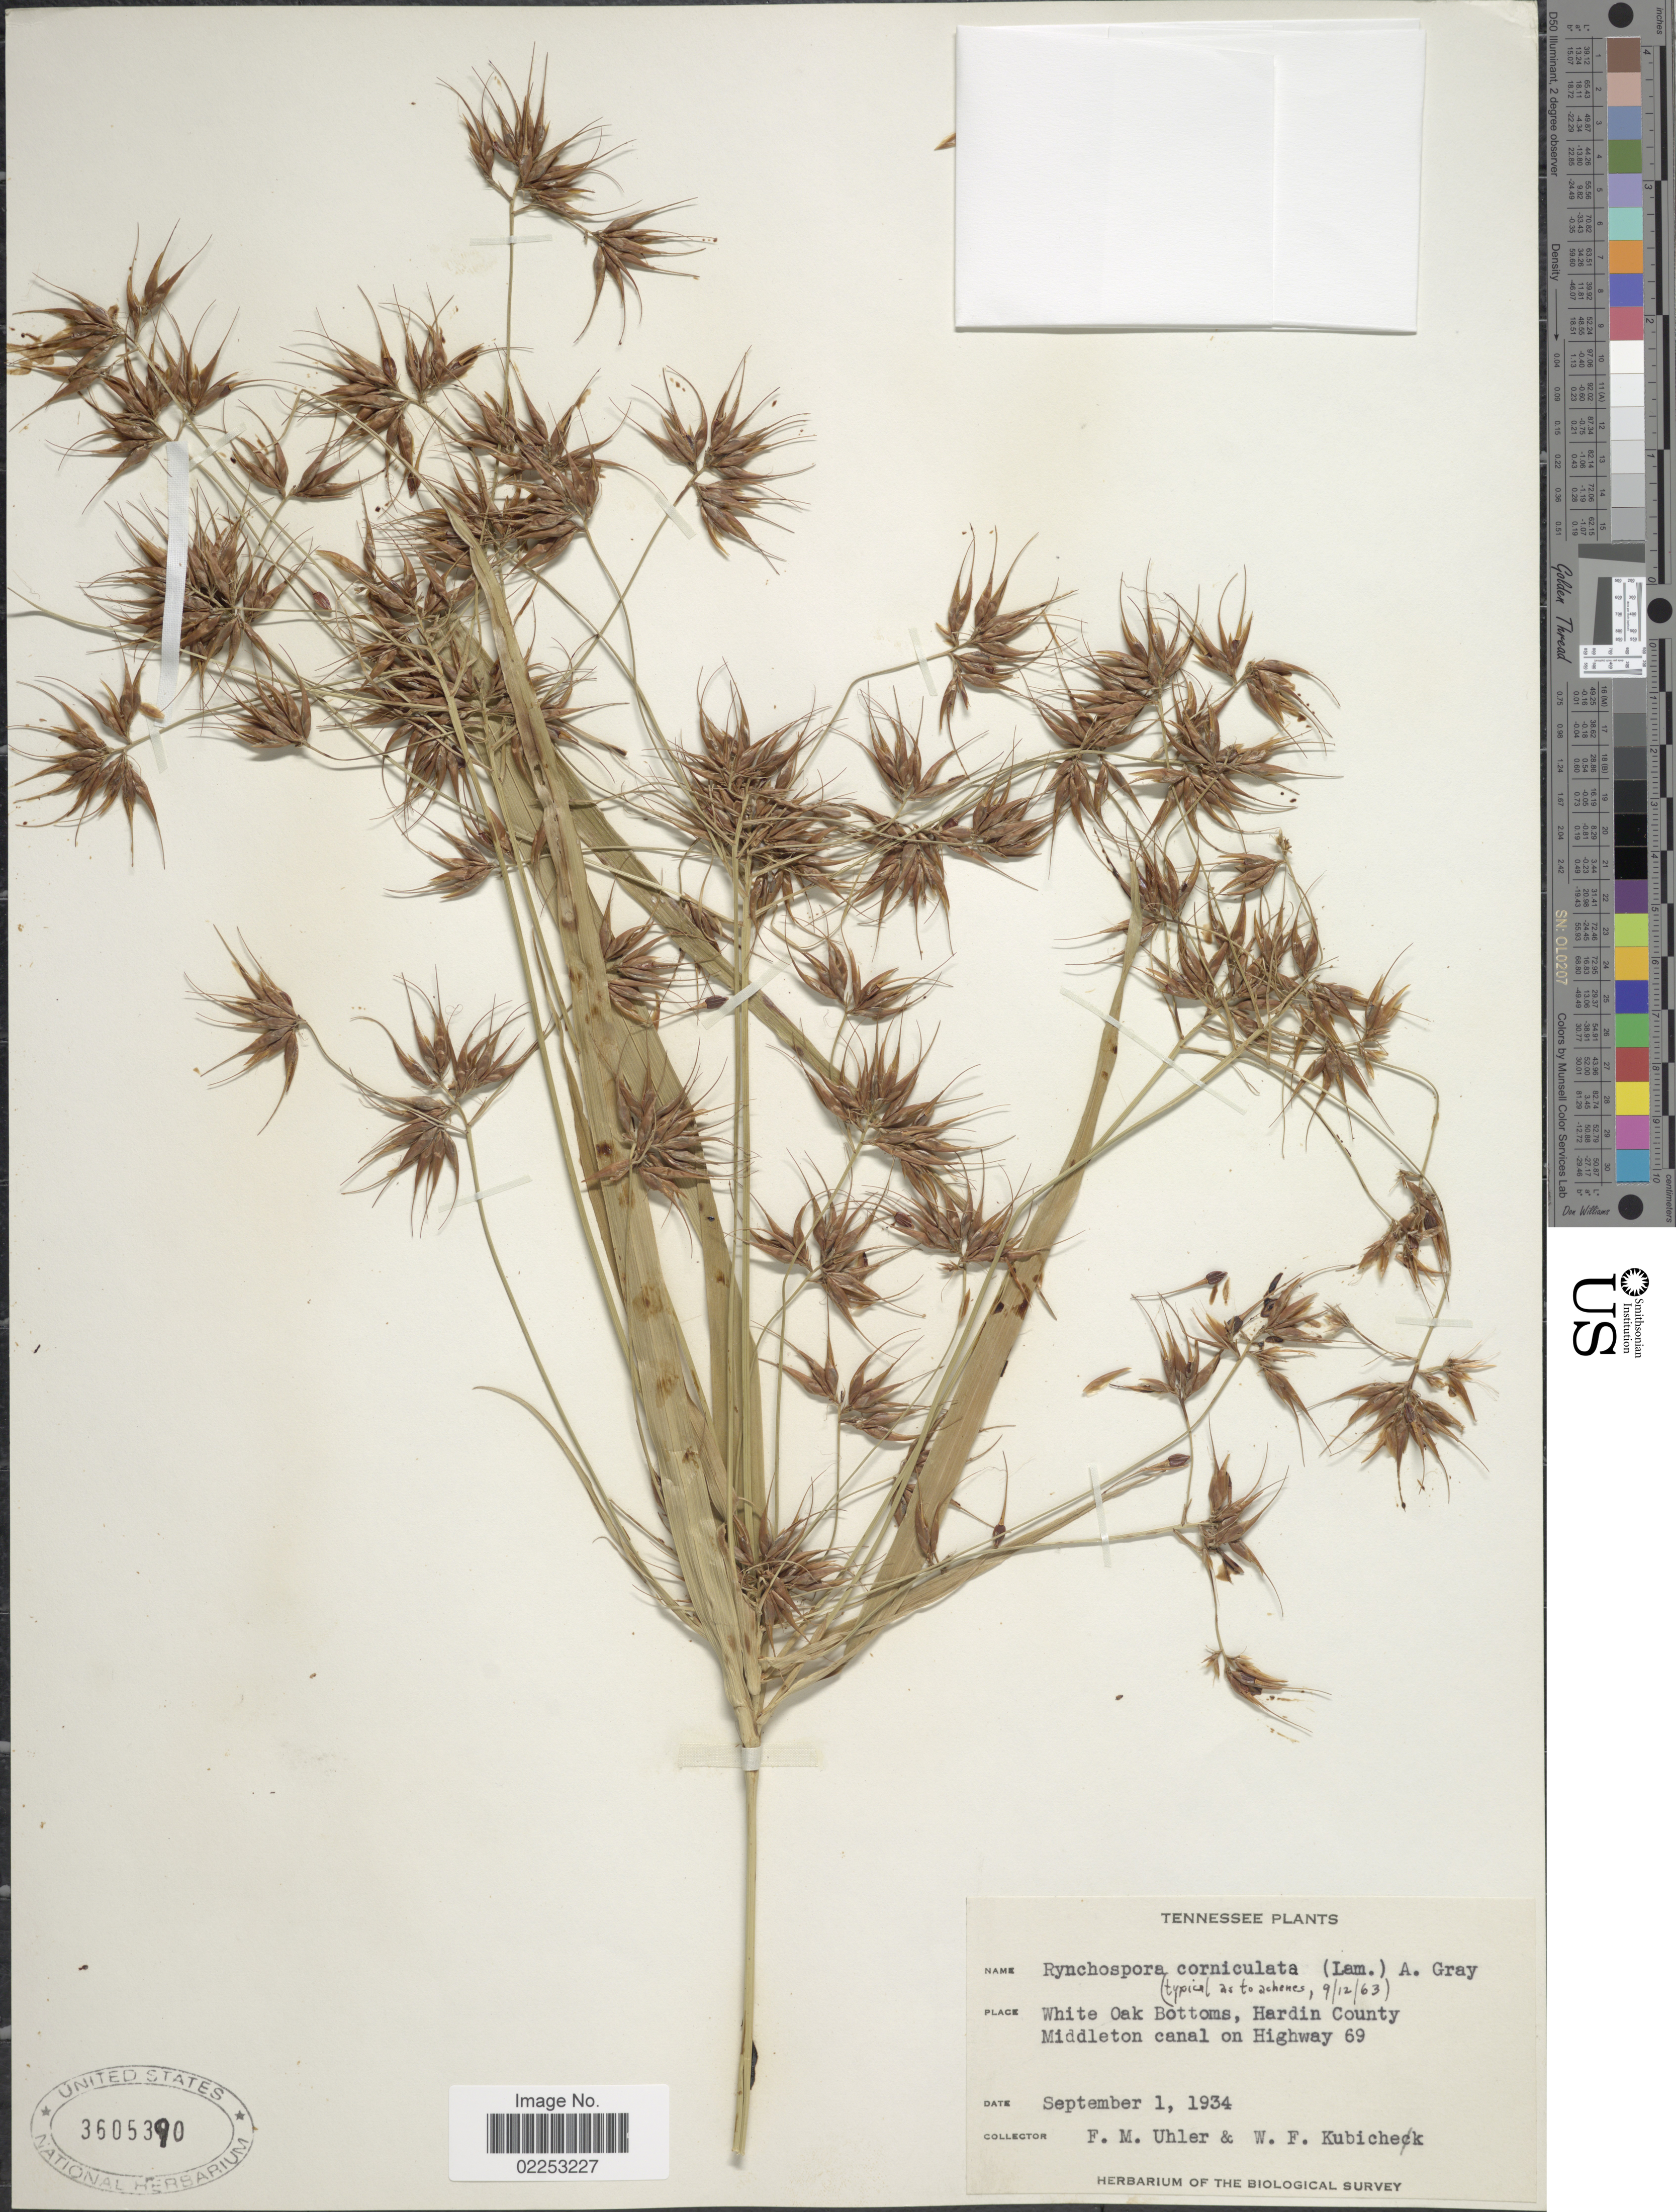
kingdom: Plantae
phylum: Tracheophyta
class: Liliopsida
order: Poales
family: Cyperaceae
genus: Rhynchospora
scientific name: Rhynchospora corniculata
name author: (Lam.) A. Gray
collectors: F. M. Uhler & W. Kubichek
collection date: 1934-09-01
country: United States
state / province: Tennessee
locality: White Oak Bottoms, Hardin County Middleton canal on Highway 69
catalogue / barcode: US 3605390